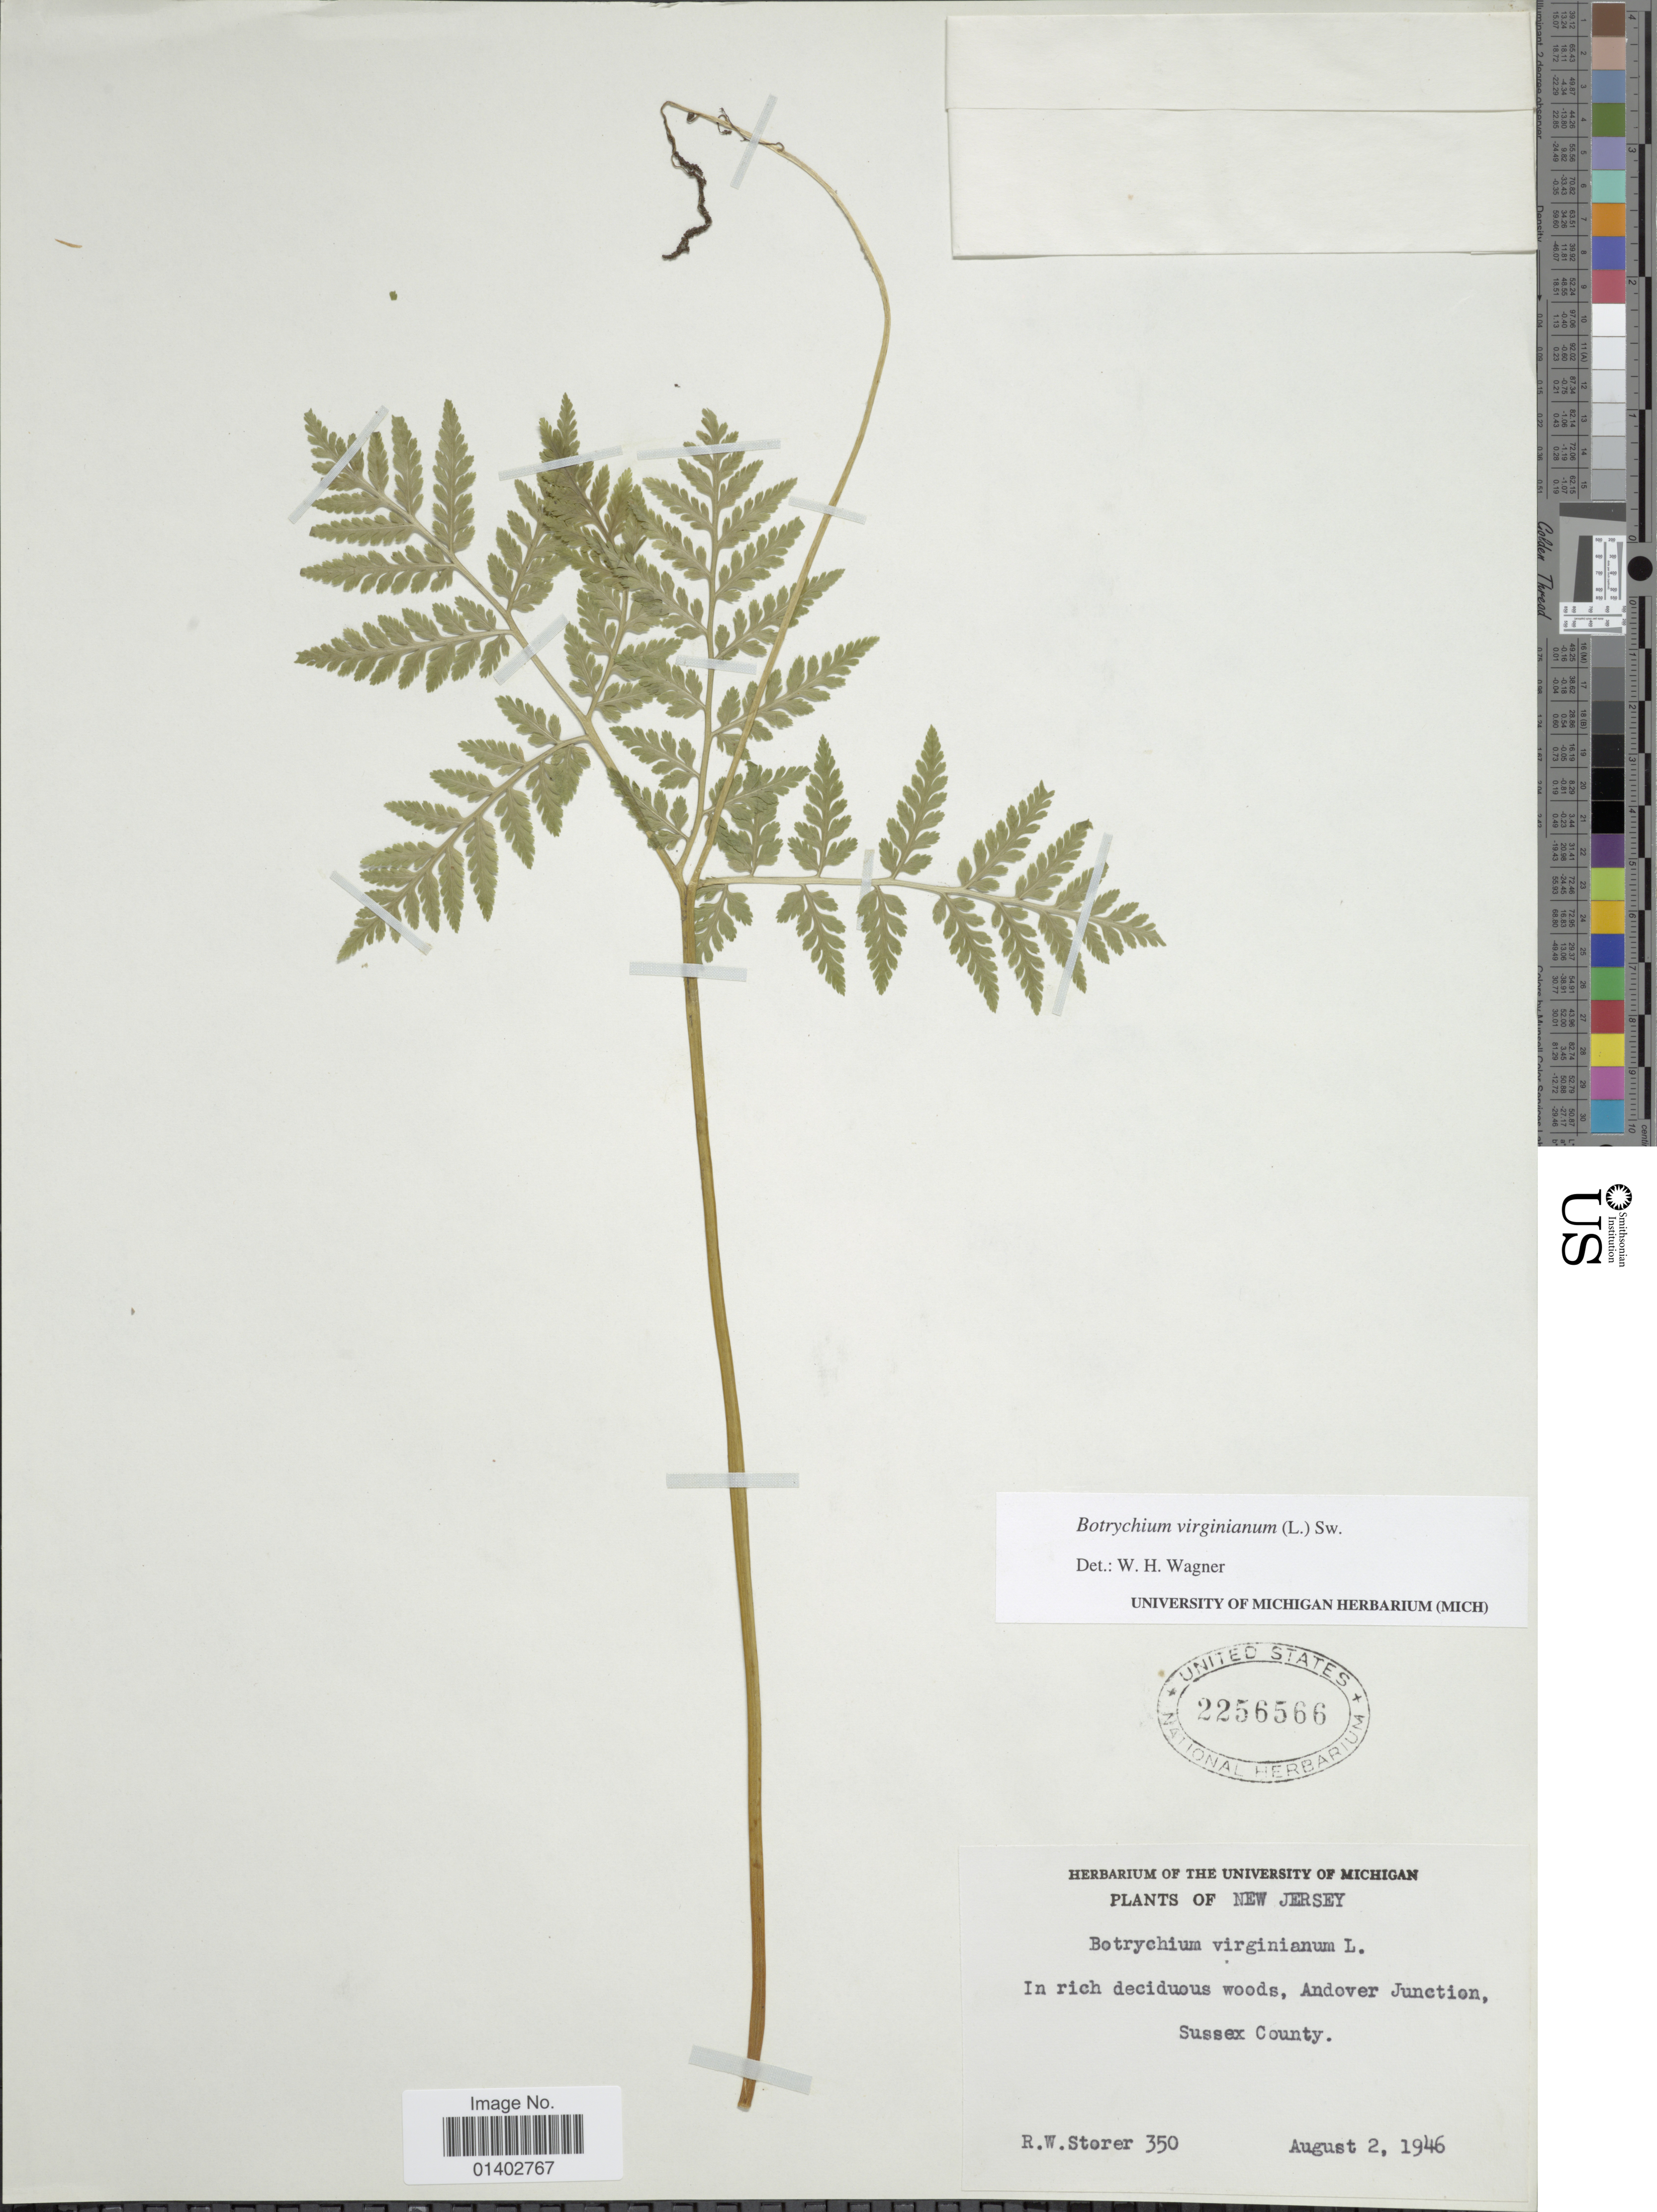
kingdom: Plantae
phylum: Tracheophyta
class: Polypodiopsida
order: Ophioglossales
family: Ophioglossaceae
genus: Botrychium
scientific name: Botrychium virginianum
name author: (L.) Sw.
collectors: R. Storer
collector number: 350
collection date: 1946-08-02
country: United States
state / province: New Jersey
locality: In rich deciduous woods,Andover Junction, Sussex County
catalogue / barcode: US 2256566